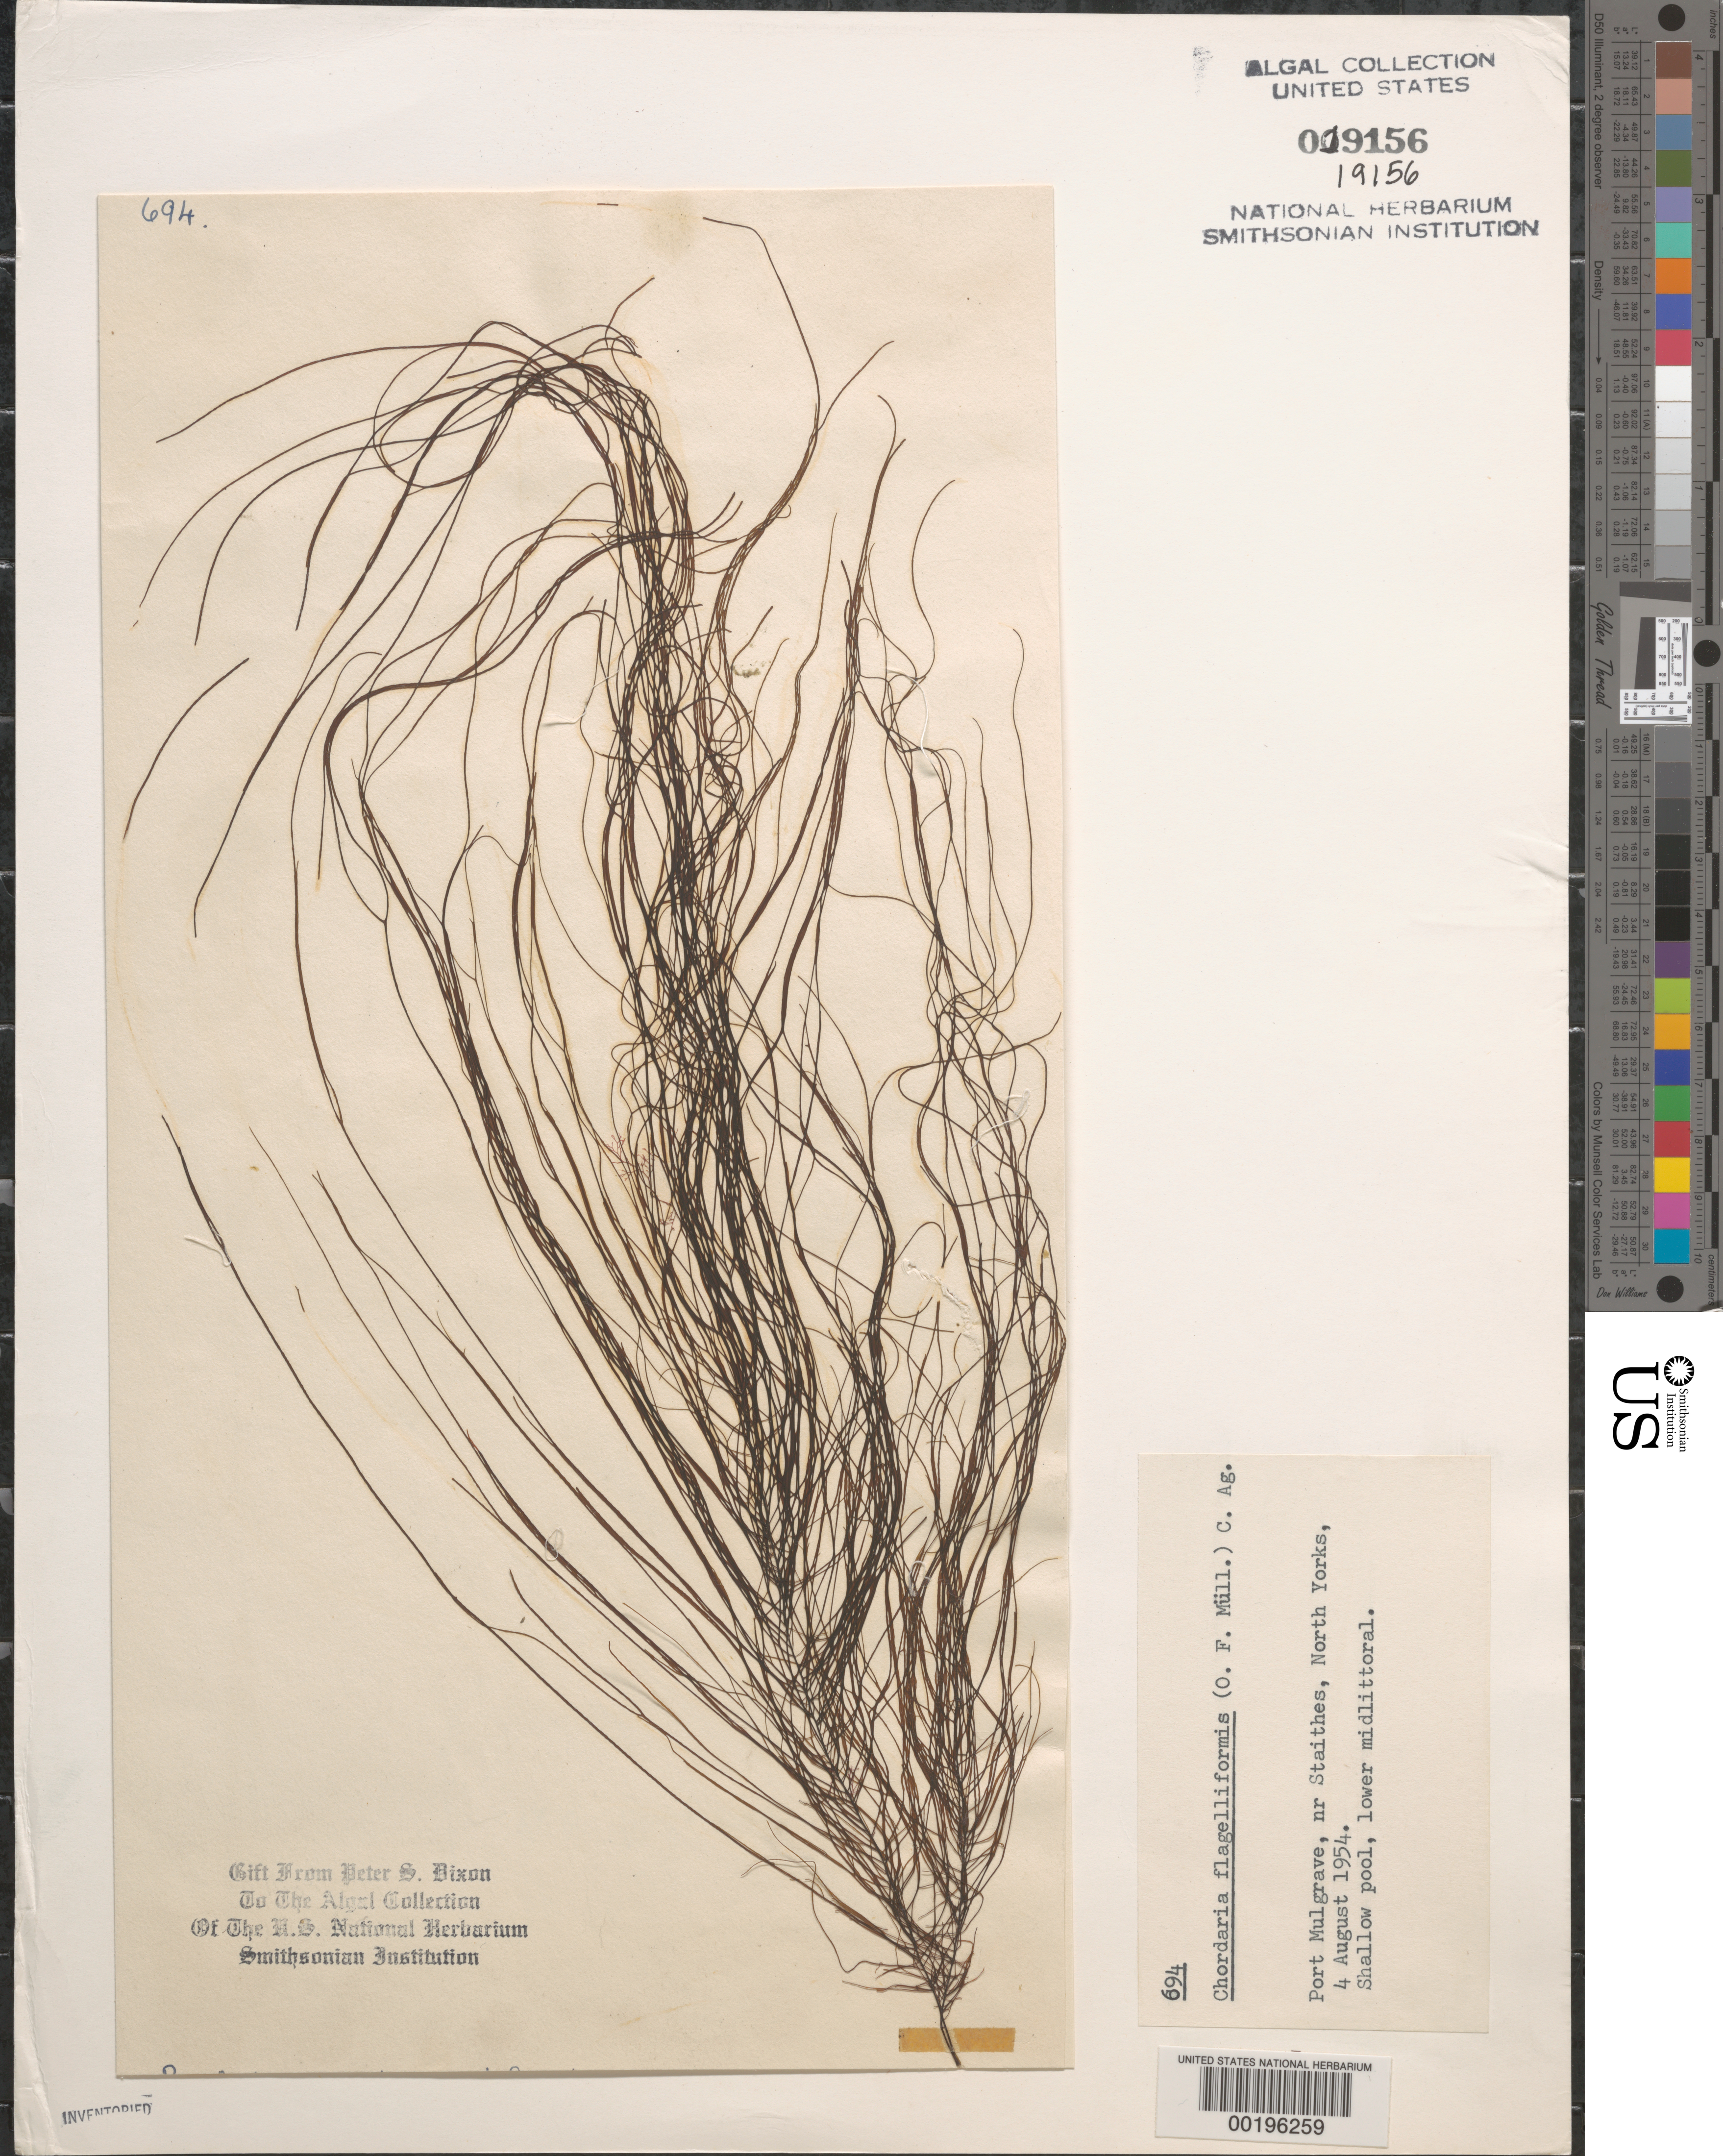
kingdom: Chromista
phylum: Ochrophyta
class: Phaeophyceae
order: Ectocarpales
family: Chordariaceae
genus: Chordaria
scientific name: Chordaria flagelliformis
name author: (Hudson) Grev.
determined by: Dixon, P. S.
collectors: P. S. Dixon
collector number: PSD 694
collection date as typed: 04 Aug 1954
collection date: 1954-08-04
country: United Kingdom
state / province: England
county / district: North Yorkshire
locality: Port Mulgrave, near Staithes (Straithes)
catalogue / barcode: US 19156